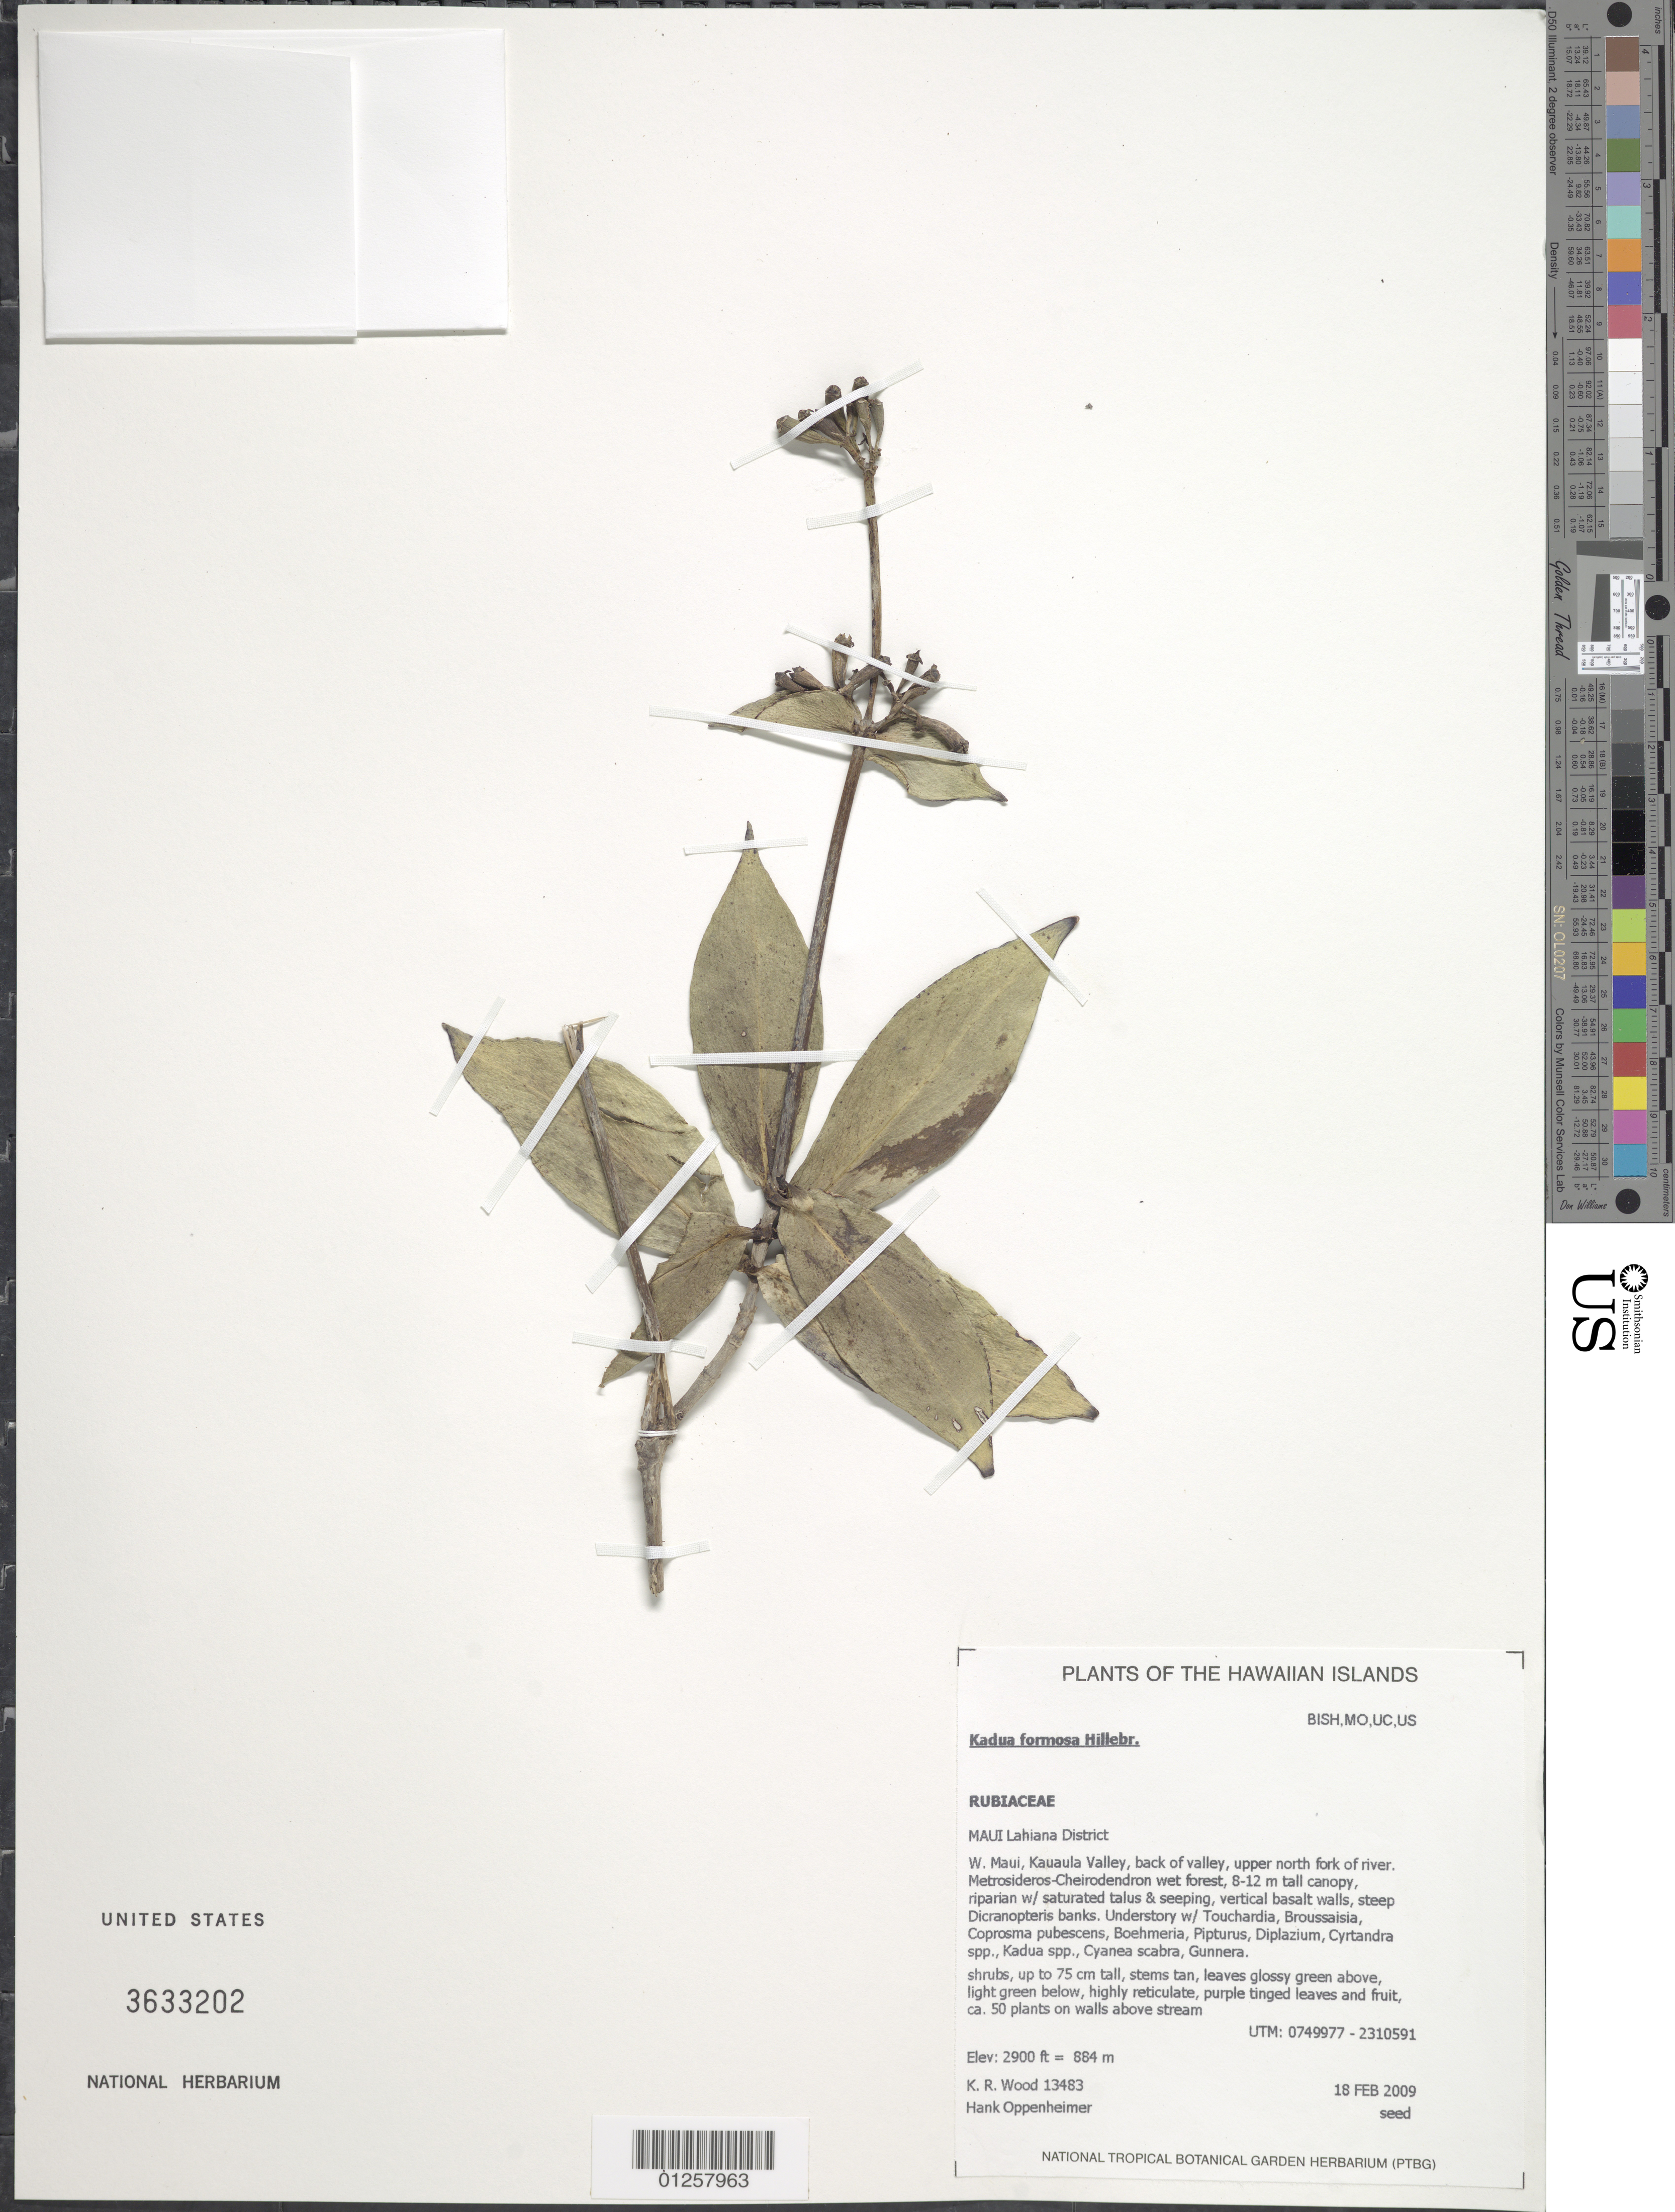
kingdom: Plantae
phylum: Tracheophyta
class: Magnoliopsida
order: Gentianales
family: Rubiaceae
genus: Kadua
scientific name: Kadua formosa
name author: Hillebr.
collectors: K. R. Wood & H. Oppenheimer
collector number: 13483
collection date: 2009-02-18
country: United States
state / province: Hawaii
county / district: Maui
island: Maui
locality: W. Maui, Lahaina District, Kauaula Valley, back to valley, upper north fork of river.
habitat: Wet forest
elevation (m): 884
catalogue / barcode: US 3633202